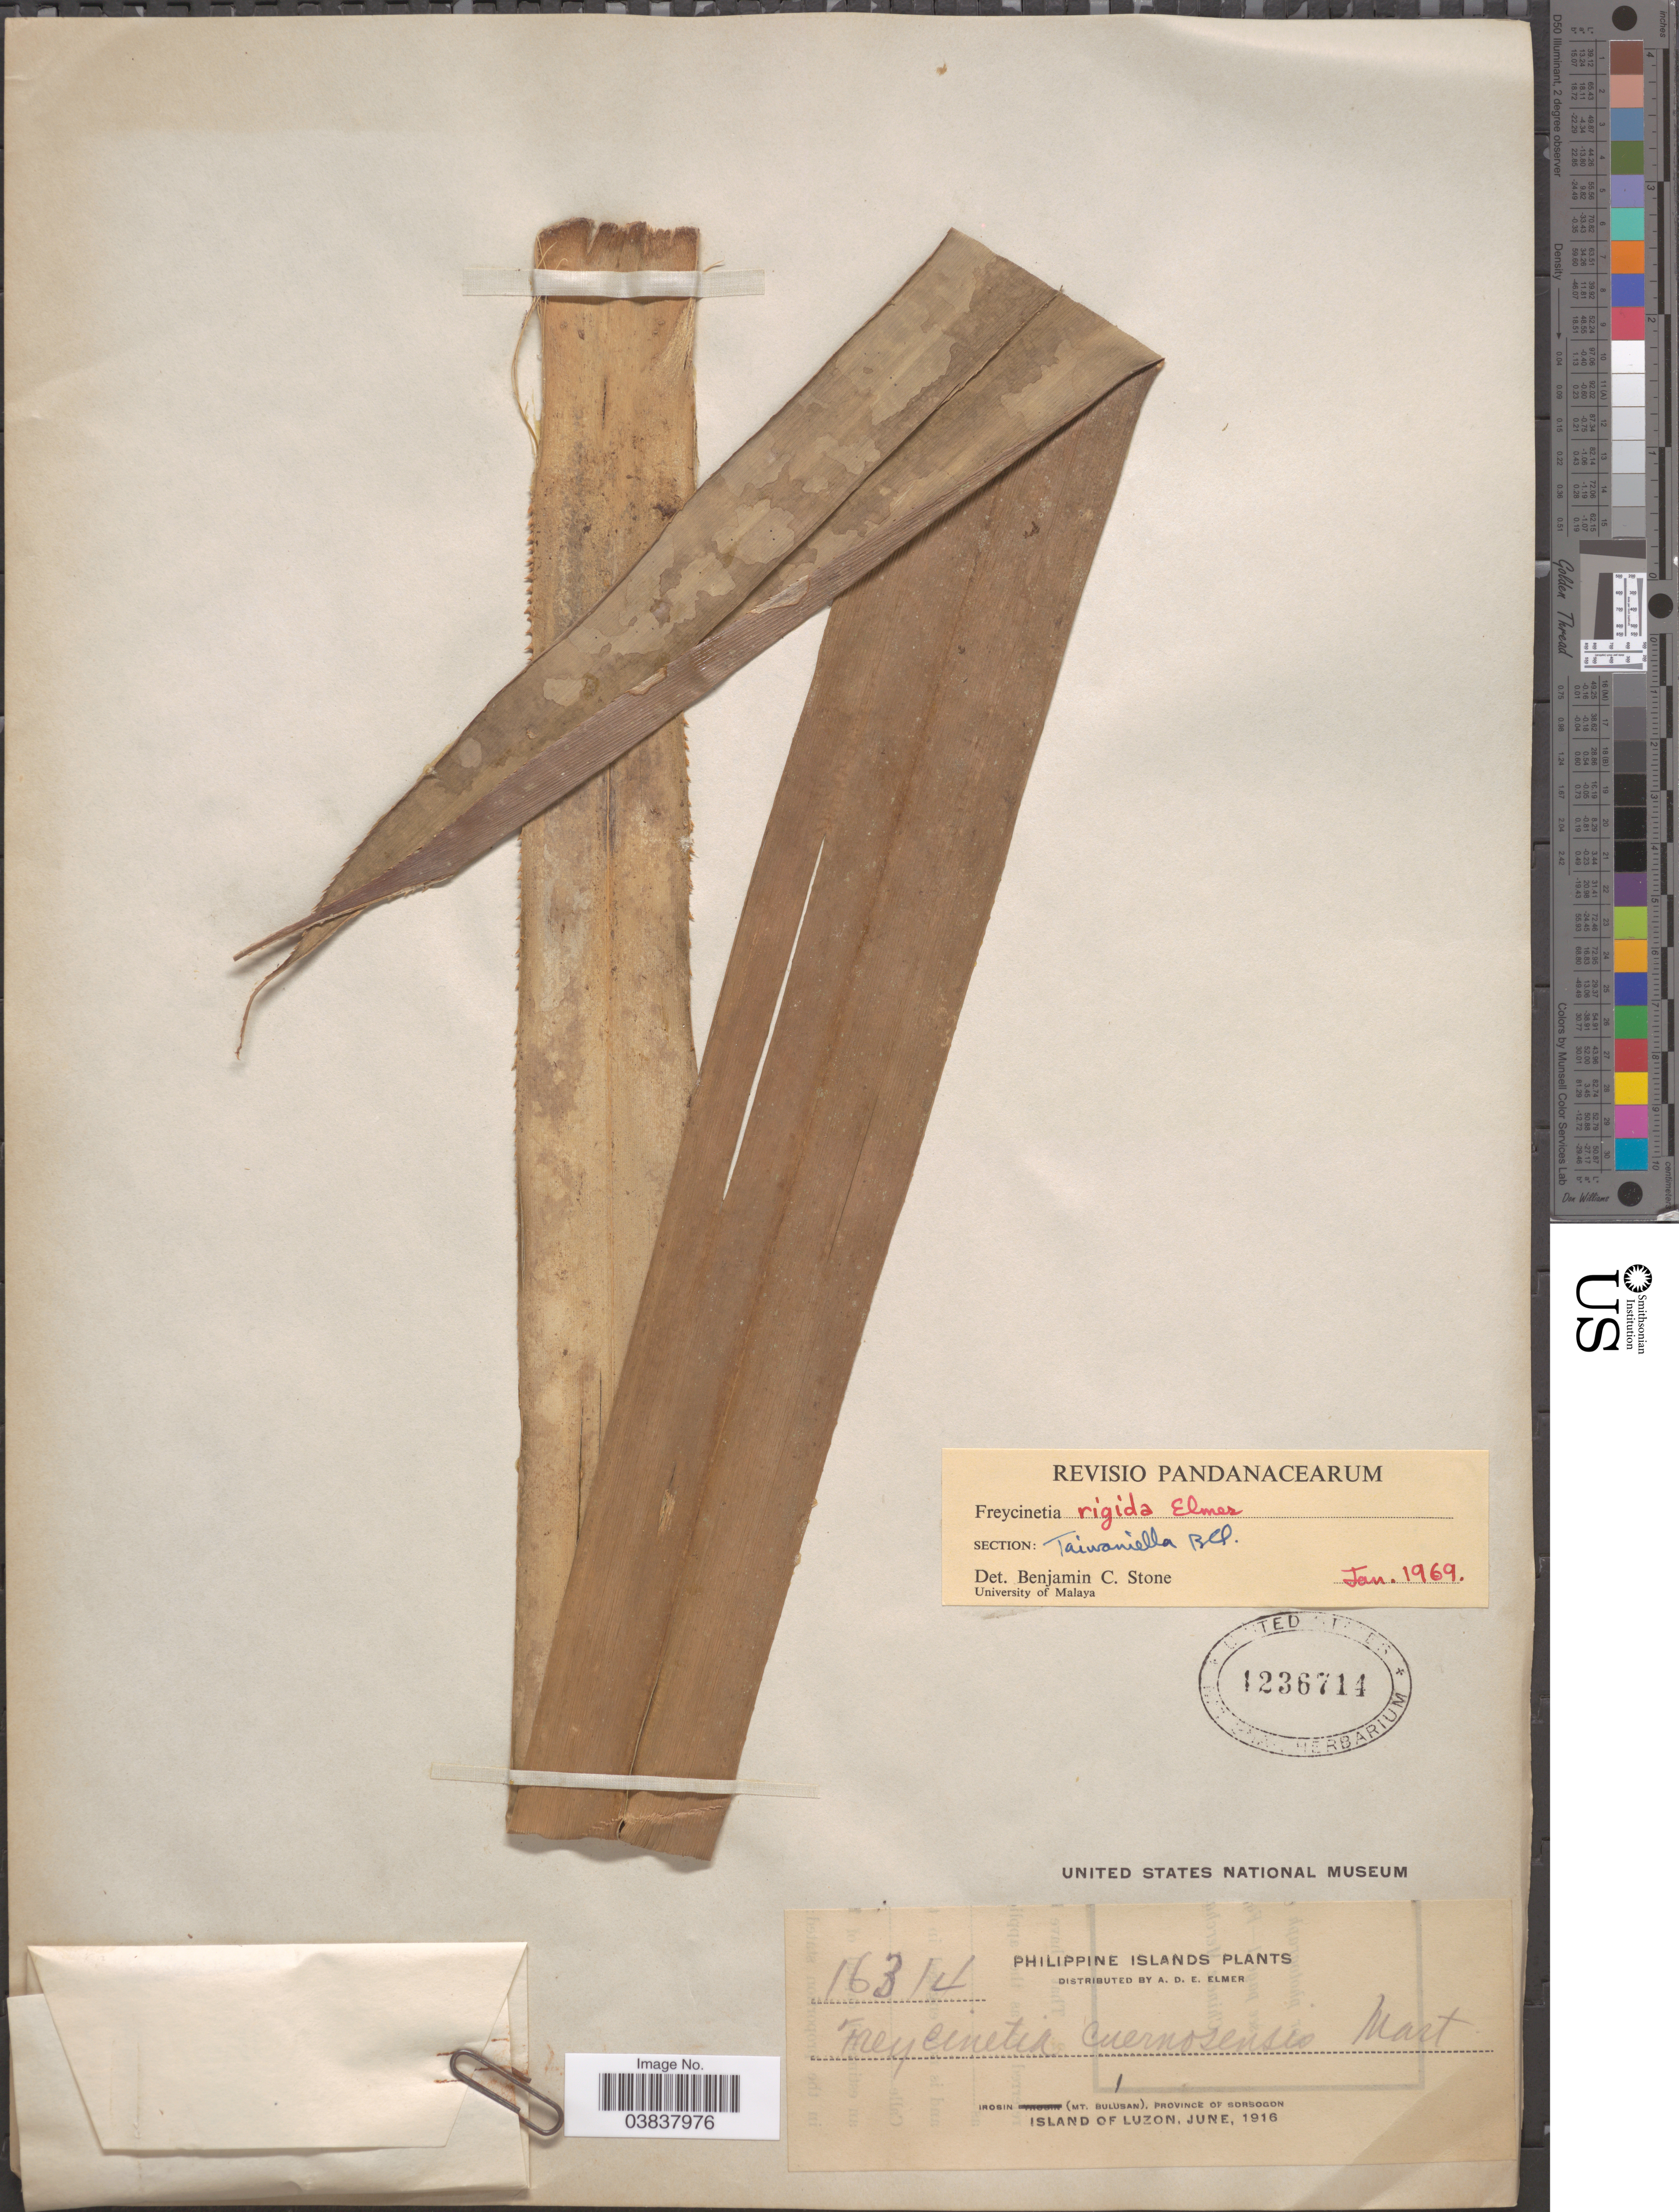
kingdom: Plantae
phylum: Tracheophyta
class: Liliopsida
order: Pandanales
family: Pandanaceae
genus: Freycinetia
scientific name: Freycinetia rigida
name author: Elmer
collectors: A. D. E. Elmer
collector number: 16314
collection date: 1916-06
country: Philippines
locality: Irosin (Mt. Bulusan), Province of Sorsogon, Island of Luzon.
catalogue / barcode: US 1236714